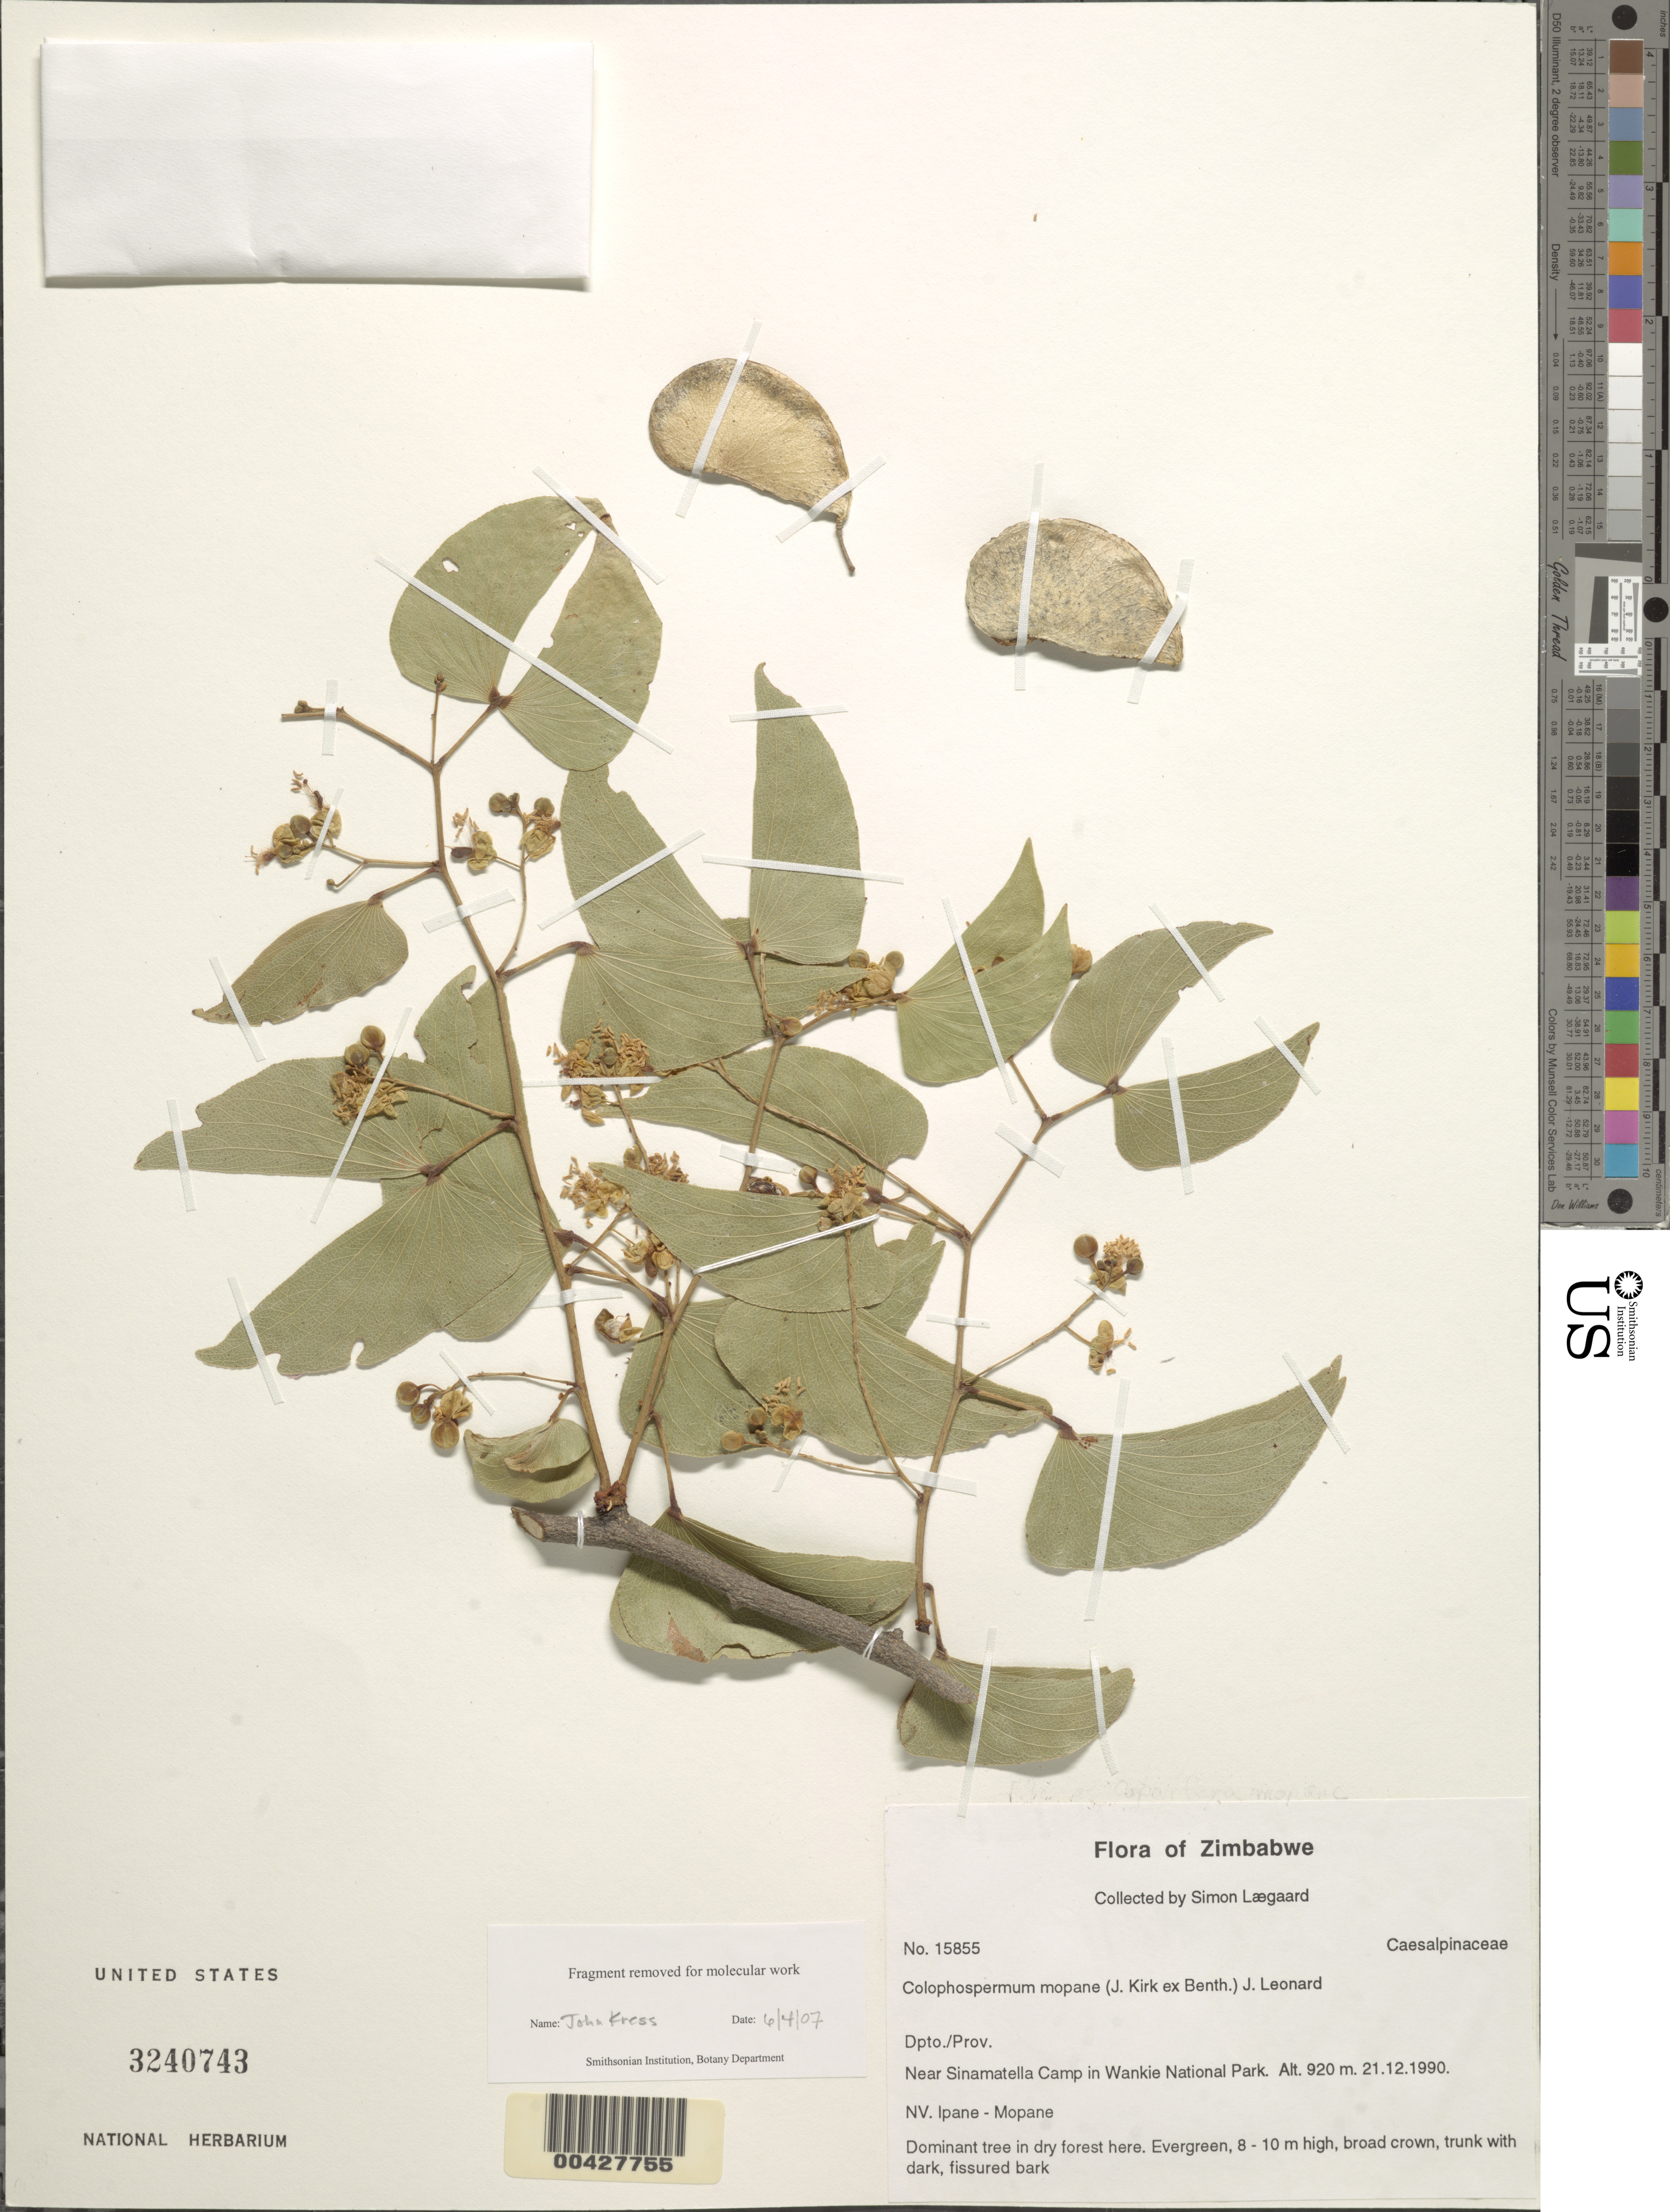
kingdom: Plantae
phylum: Tracheophyta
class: Magnoliopsida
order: Fabales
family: Fabaceae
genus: Colophospermum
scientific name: Colophospermum mopane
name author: (J. Kirk ex Benth.) J. Léonard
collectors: S. Lægaard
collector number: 15855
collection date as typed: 21 Dec 1990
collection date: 1990-12-21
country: Zimbabwe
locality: Near sinamatella camp in wankie national park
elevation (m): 920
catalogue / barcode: US 3240743